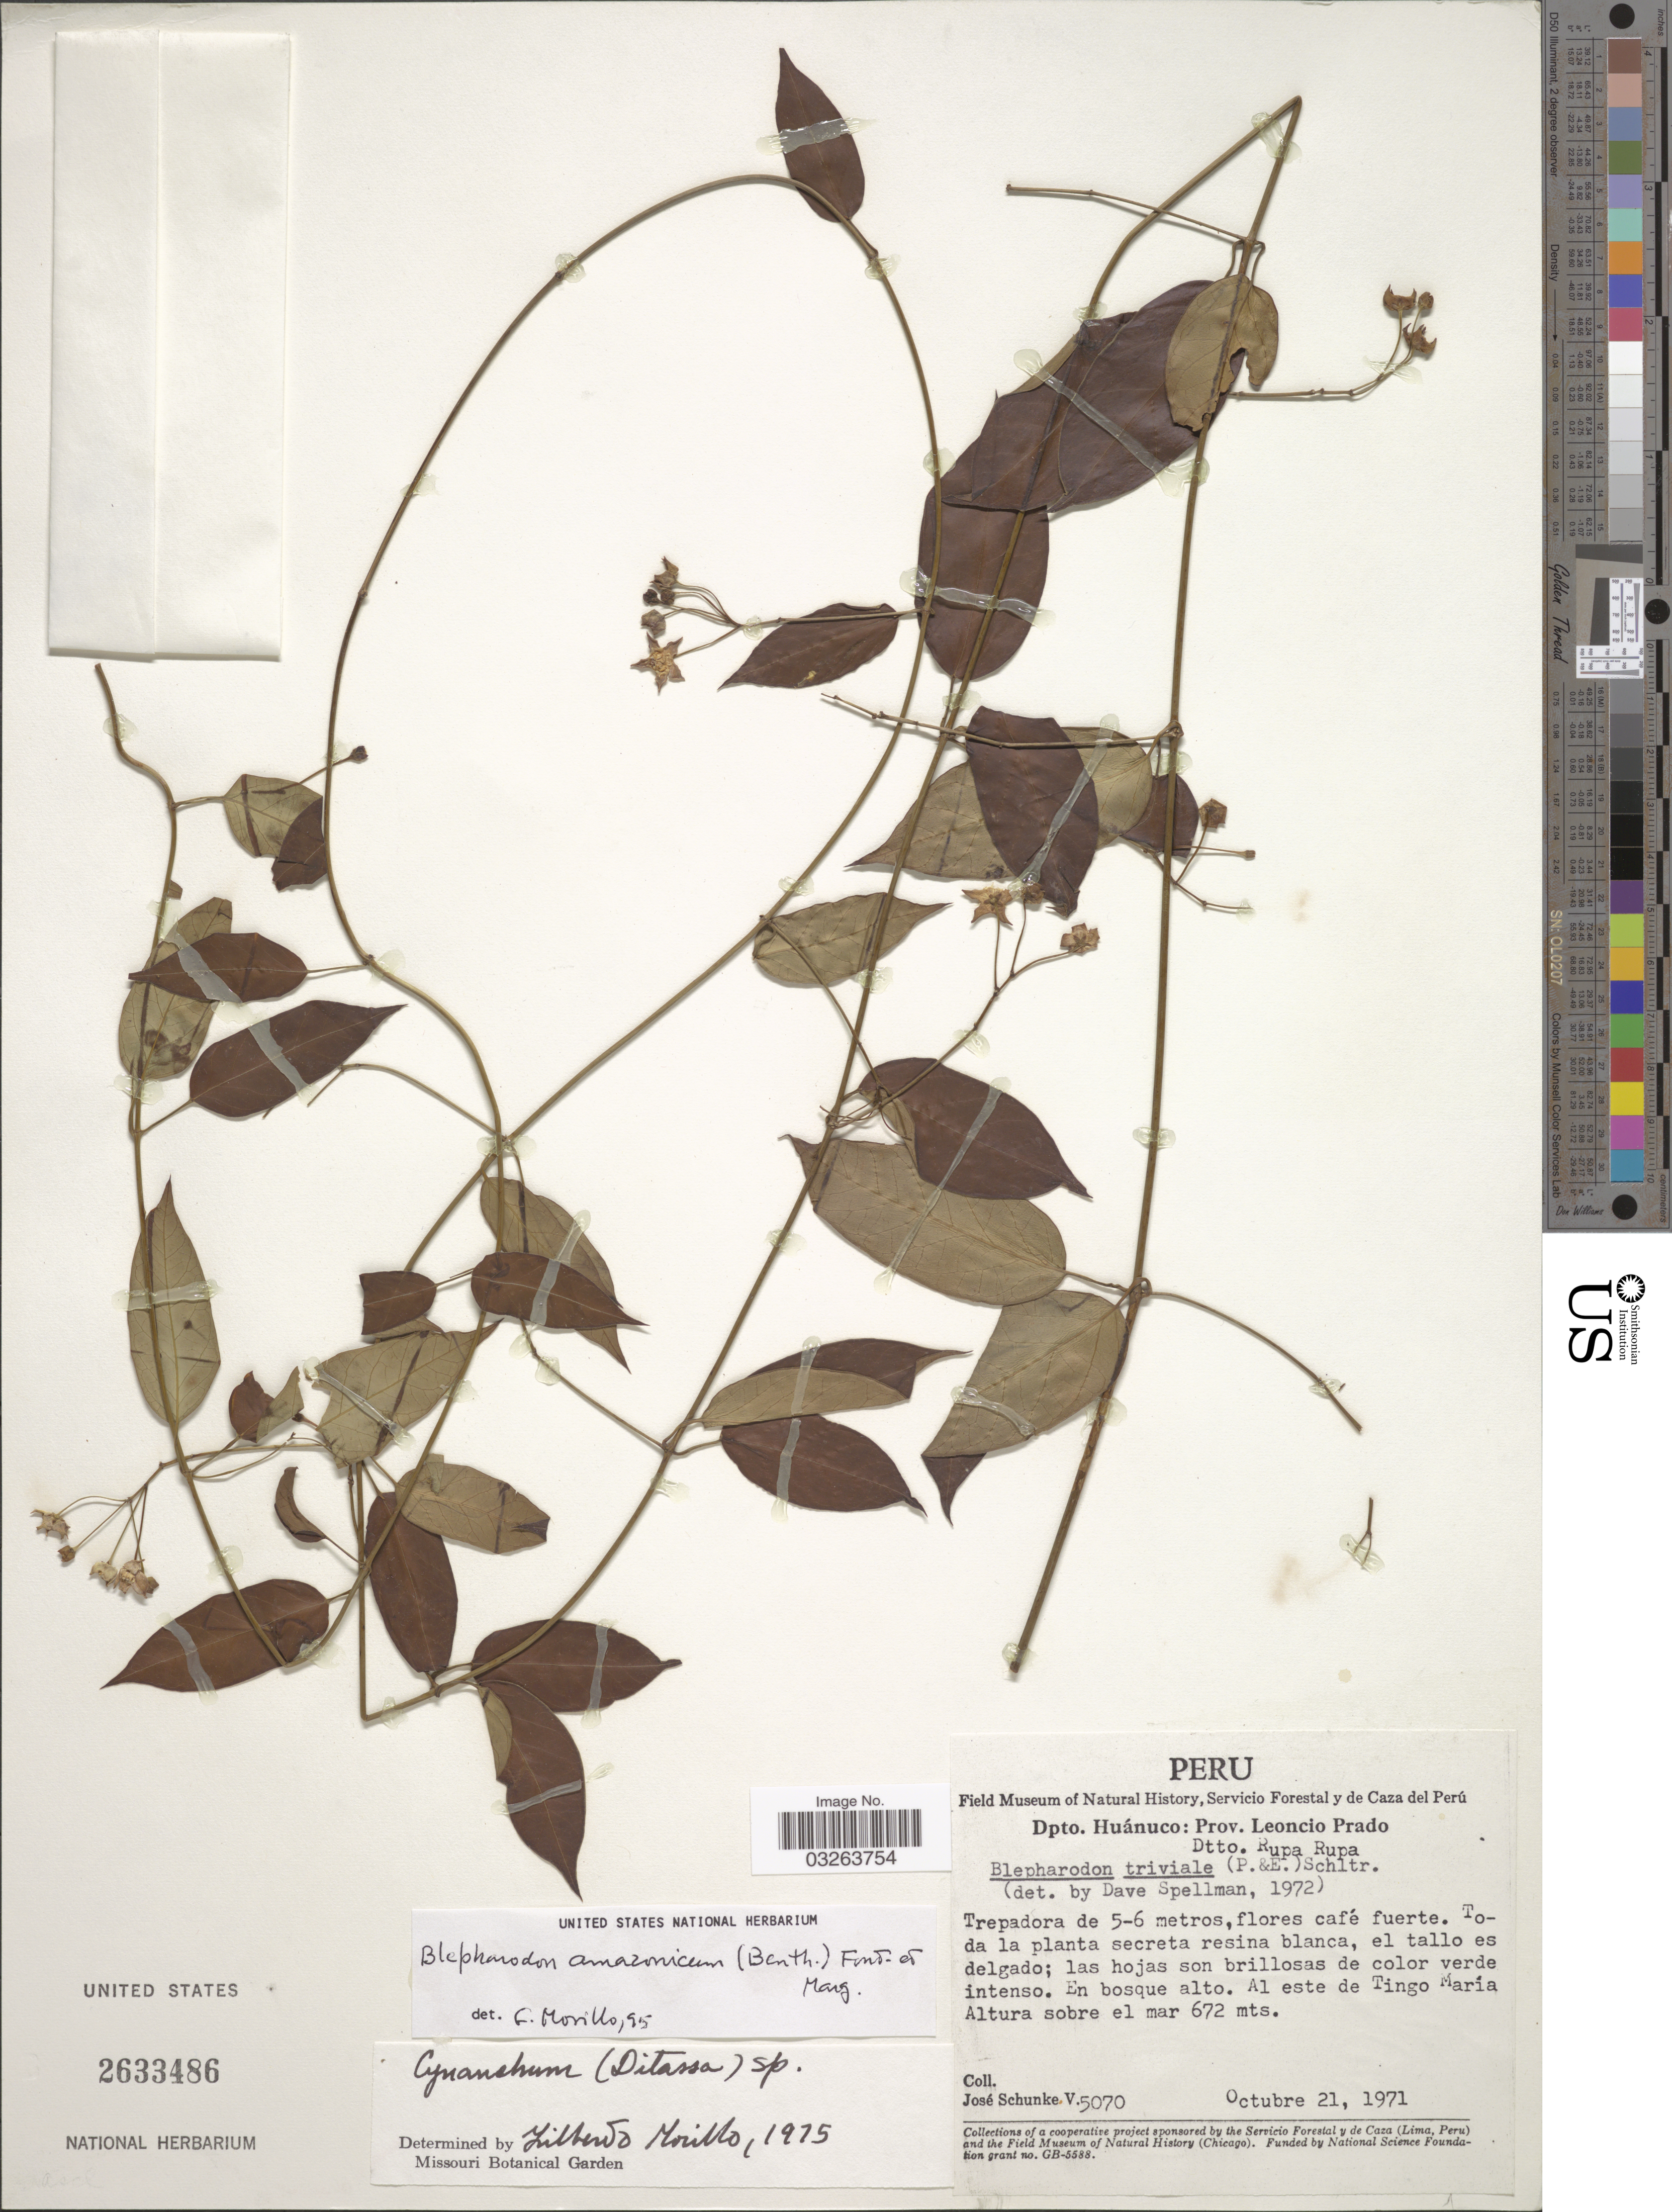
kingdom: Plantae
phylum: Tracheophyta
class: Magnoliopsida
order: Gentianales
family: Apocynaceae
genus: Blepharodon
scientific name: Blepharodon amazonicum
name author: (Benth.) Fontella & Marquete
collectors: J. Schunke Vigo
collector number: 5070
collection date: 1971-10-21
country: Peru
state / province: Huánuco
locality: Dpto. Huánuco: Prov. Leoncio Prado. Dtto. Rupa Rupa. Al este de Tingo María.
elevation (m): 672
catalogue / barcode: US 2633486